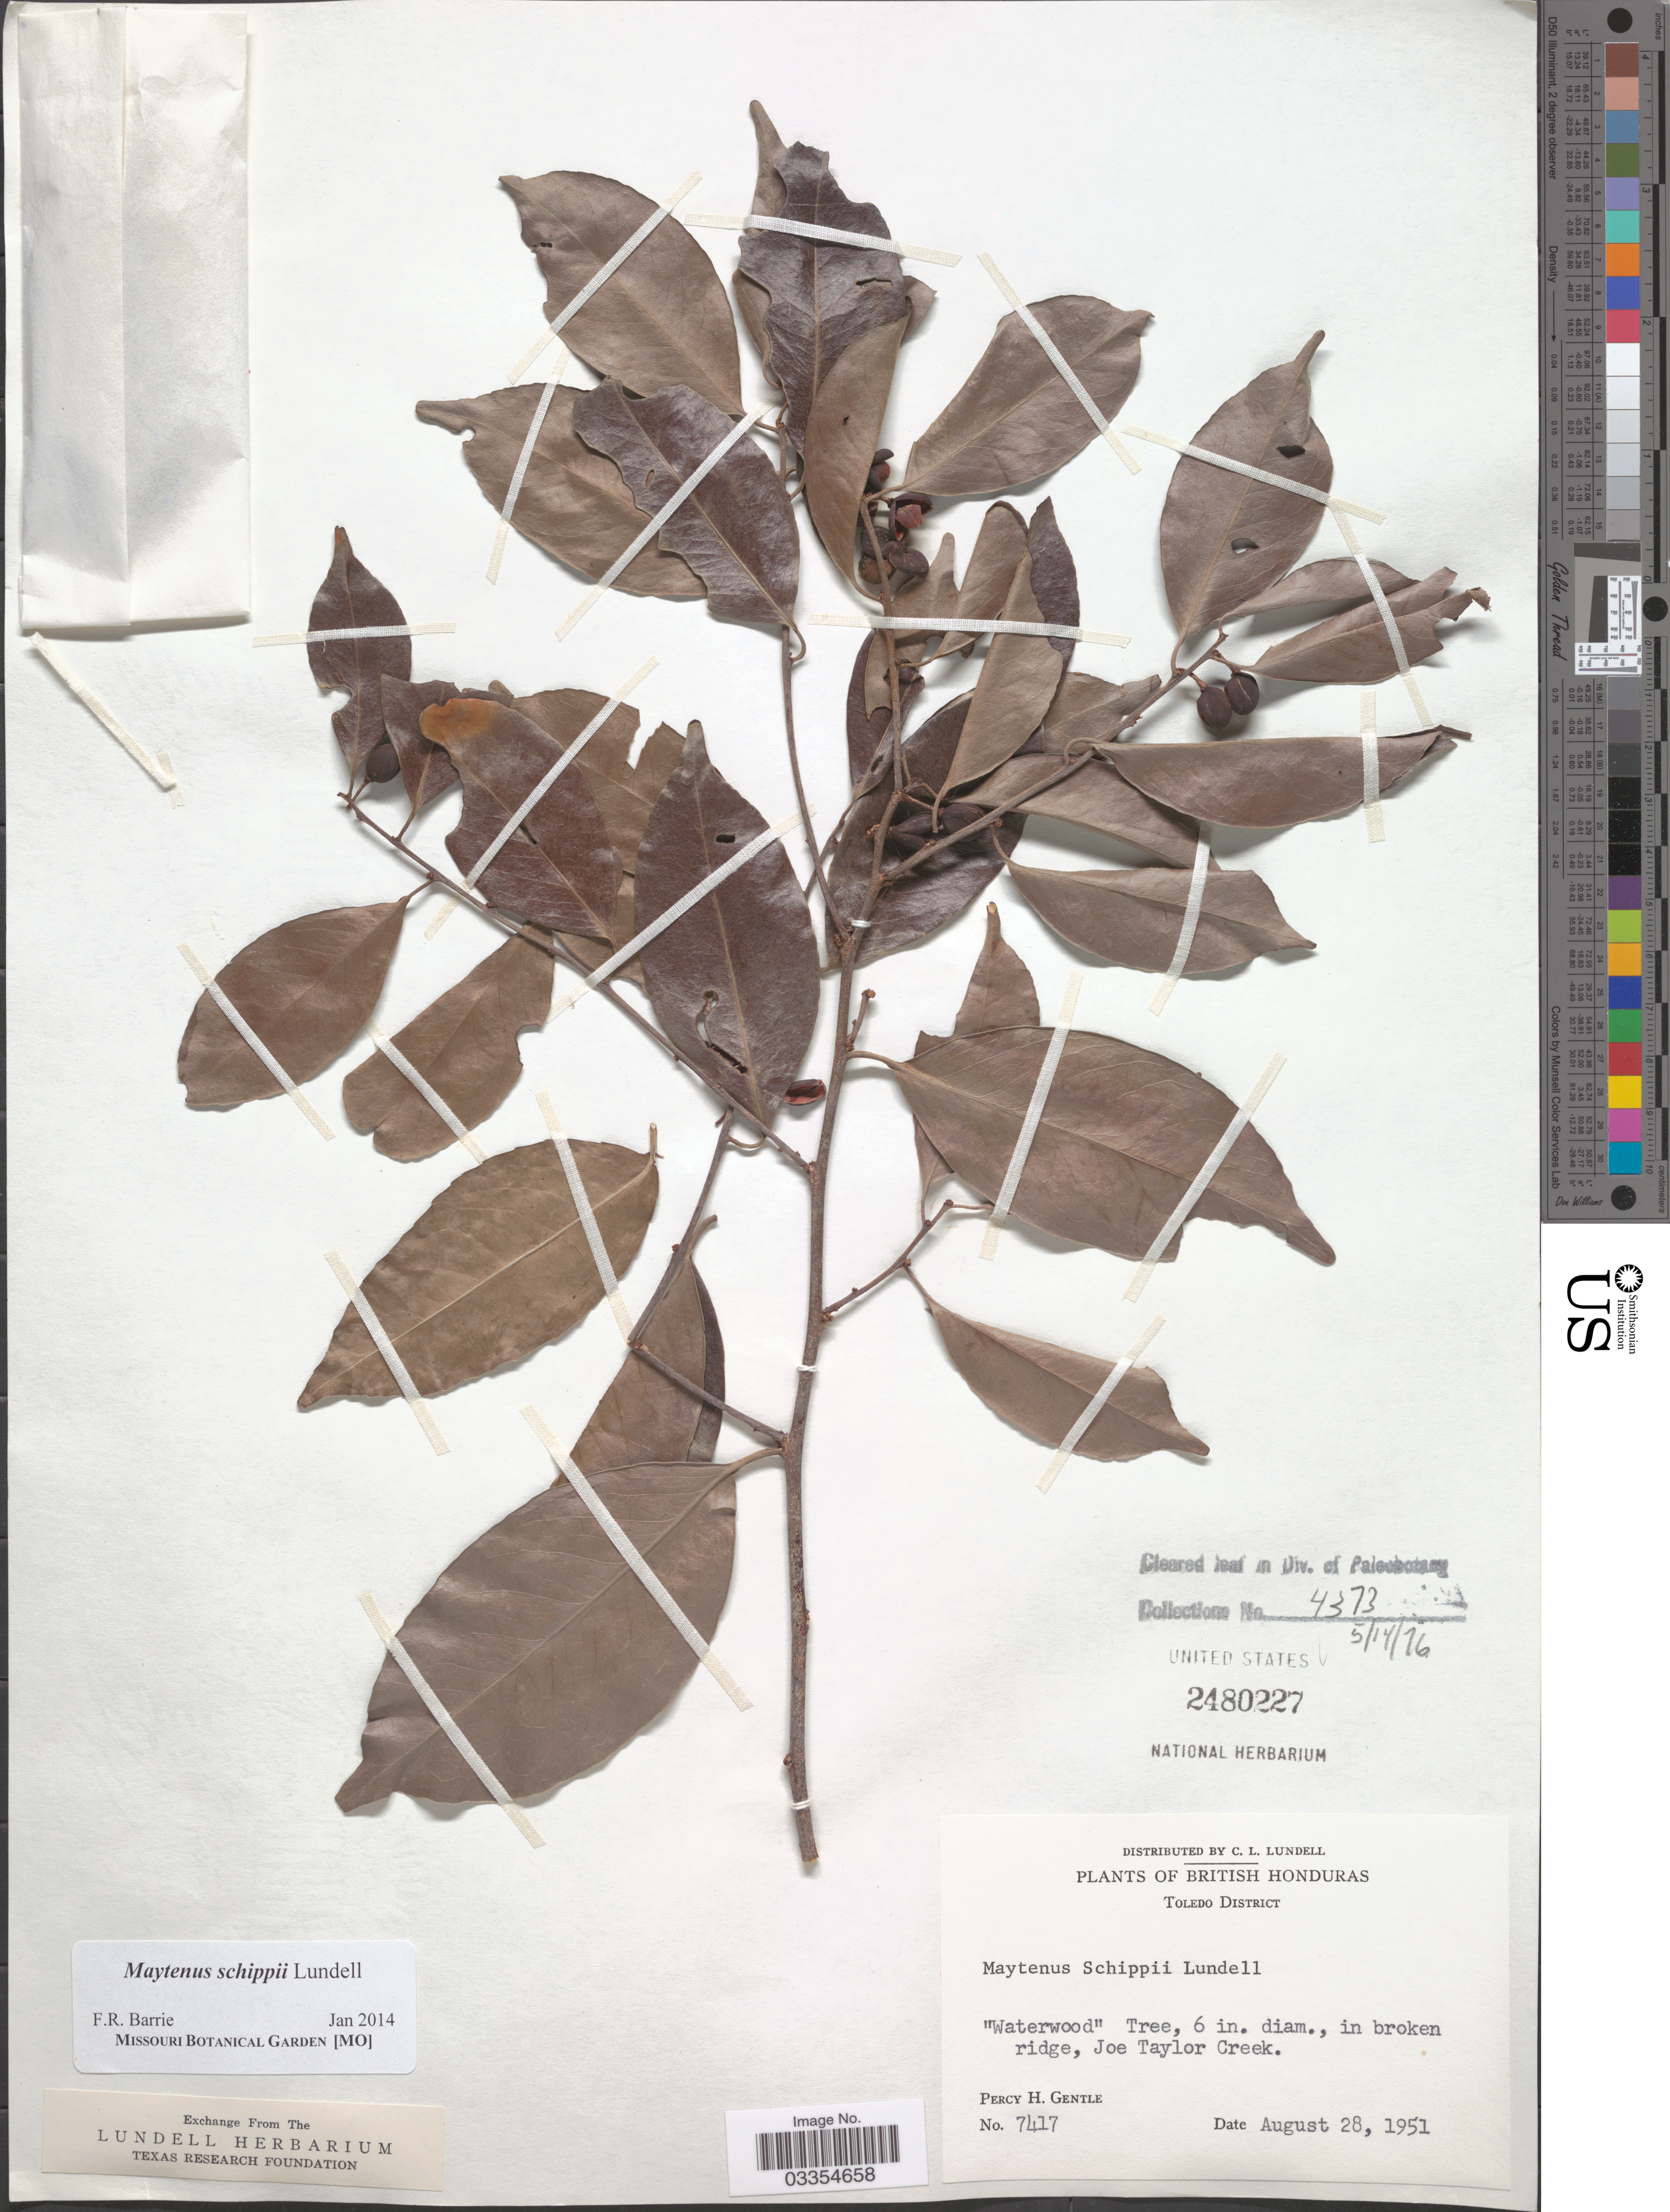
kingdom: Plantae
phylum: Tracheophyta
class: Magnoliopsida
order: Celastrales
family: Celastraceae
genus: Maytenus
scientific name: Maytenus schippii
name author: Lundell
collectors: P. H. Gentle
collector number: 7417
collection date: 1951-08-28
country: Belize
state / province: Toledo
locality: British Honduras. Toledo District. In broken ridge, Joe Taylor Creek.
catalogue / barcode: US 2480227